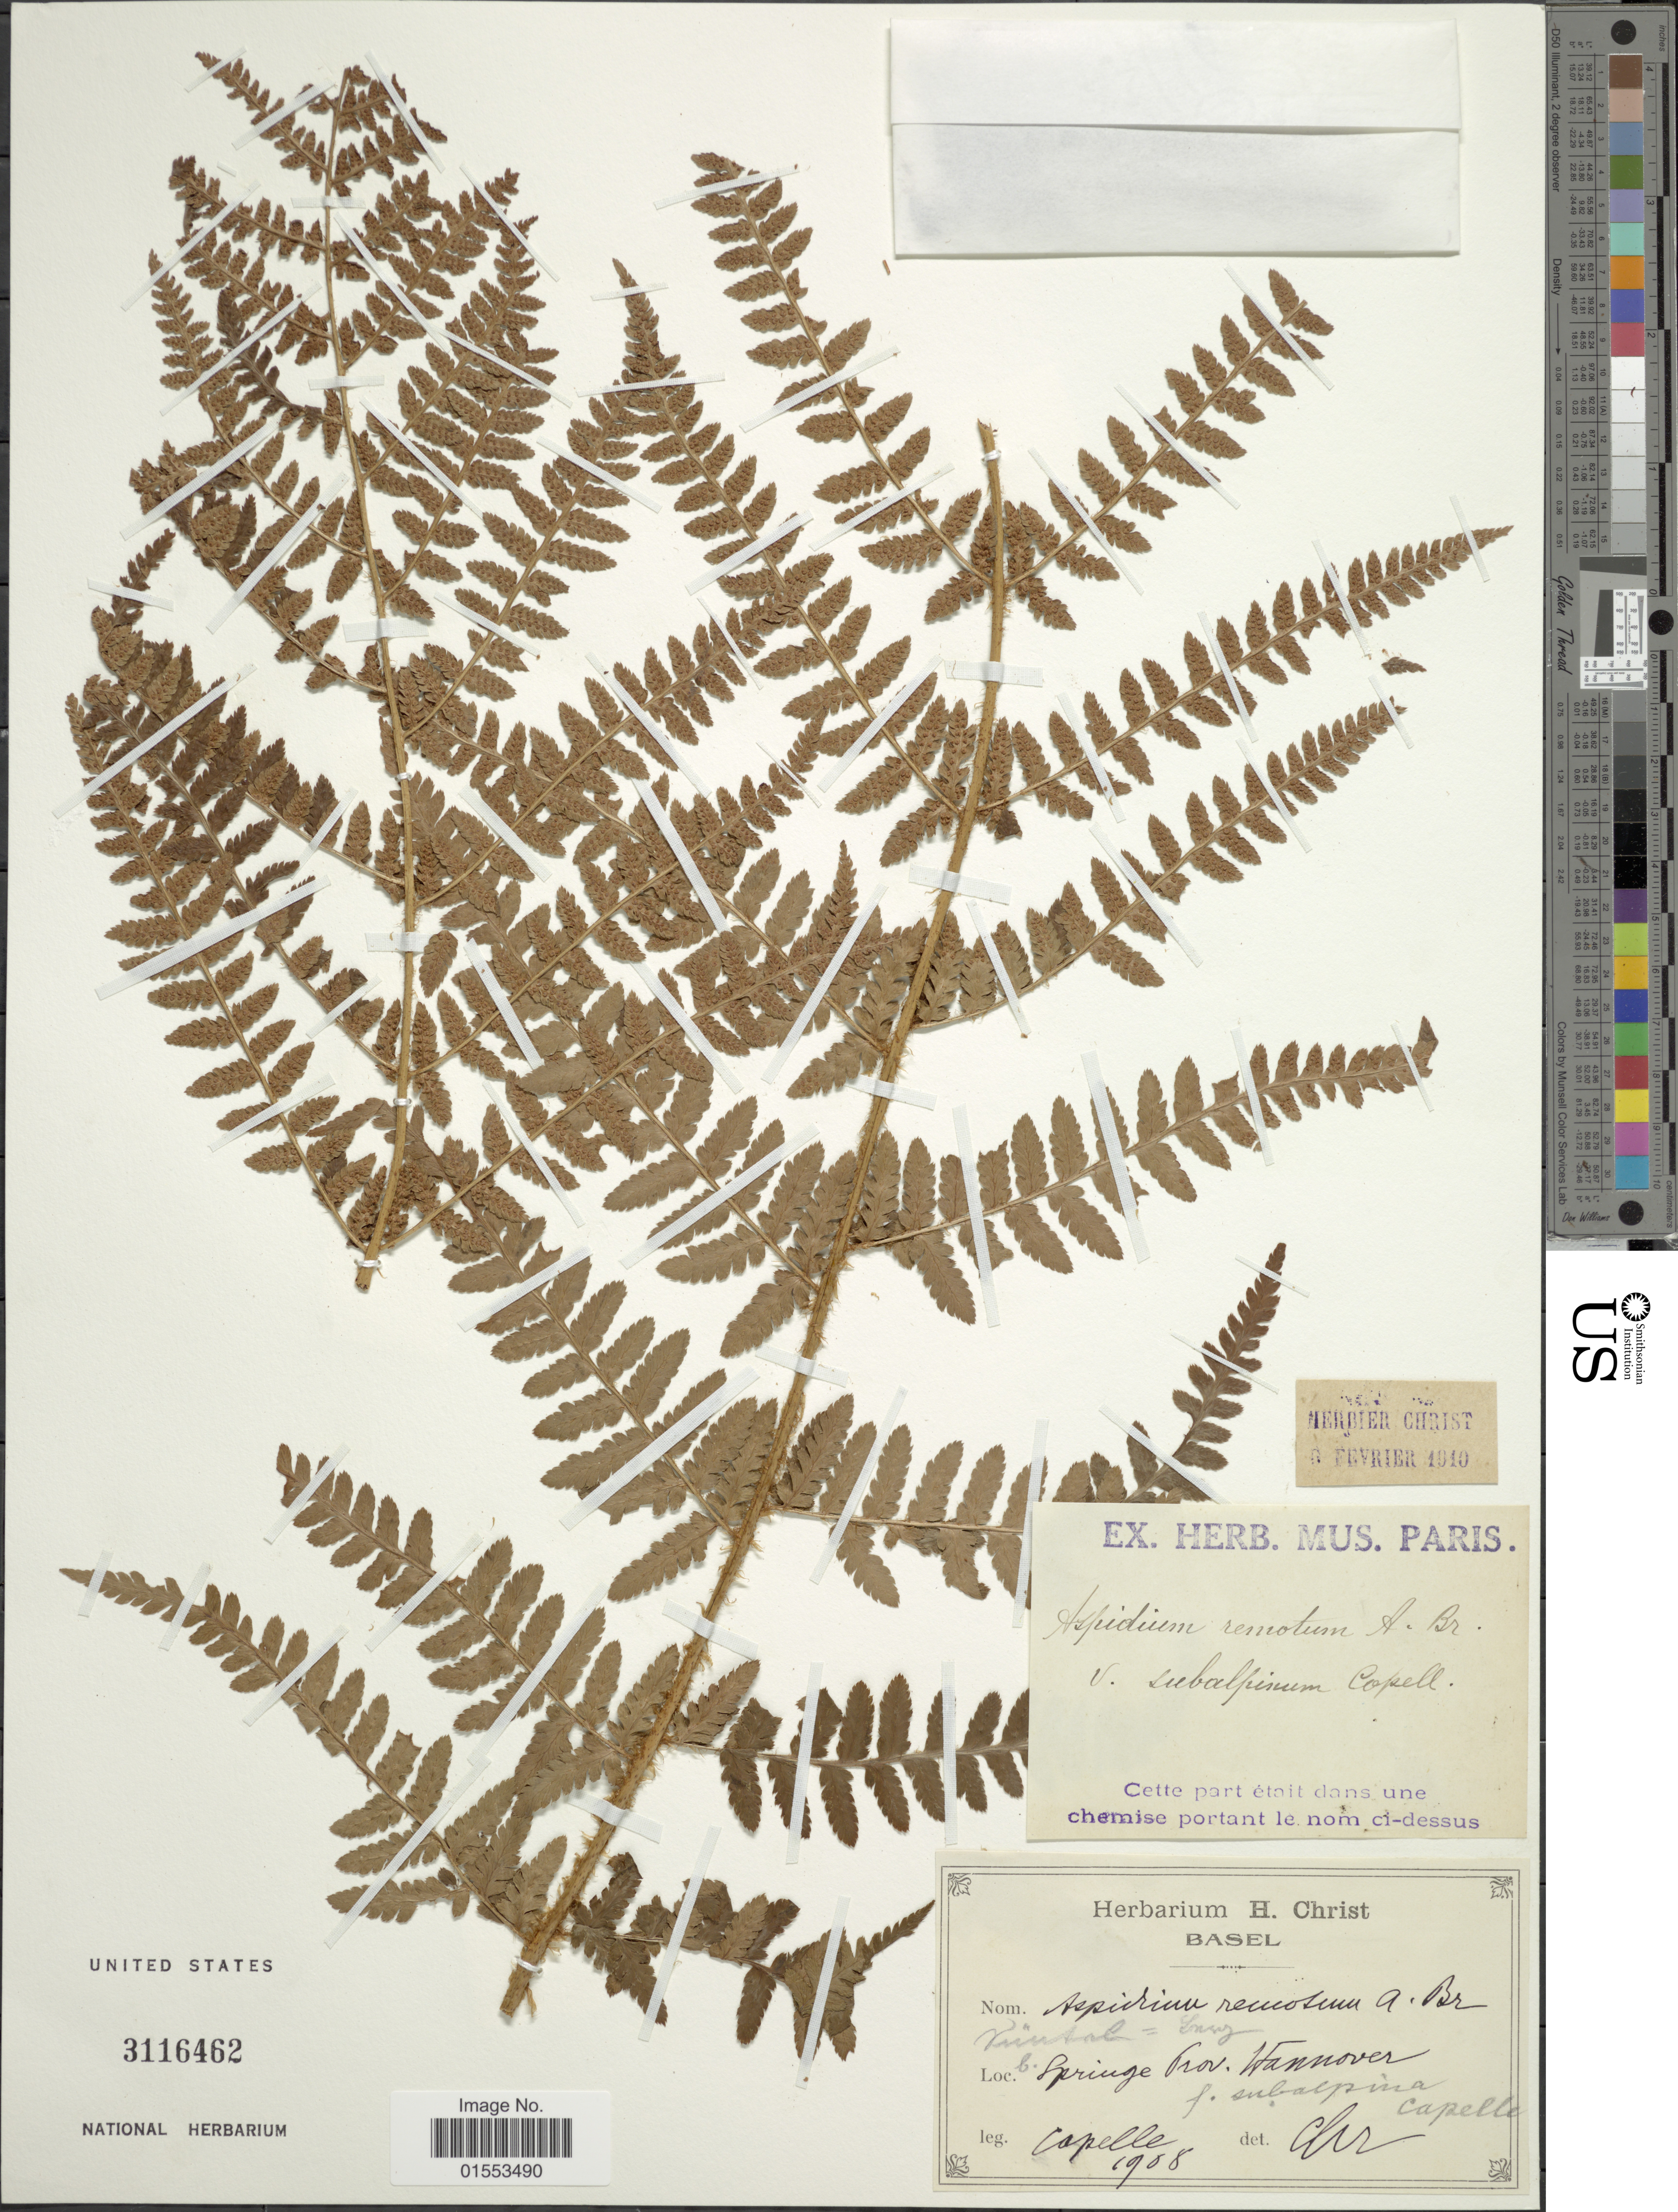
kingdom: Plantae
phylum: Tracheophyta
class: Polypodiopsida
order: Polypodiales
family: Dryopteridaceae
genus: Dryopteris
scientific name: Dryopteris remota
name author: (A. Braun) Hayek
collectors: Capelle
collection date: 1908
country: Germany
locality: Springe Prov. Hannover.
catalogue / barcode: US 3116462